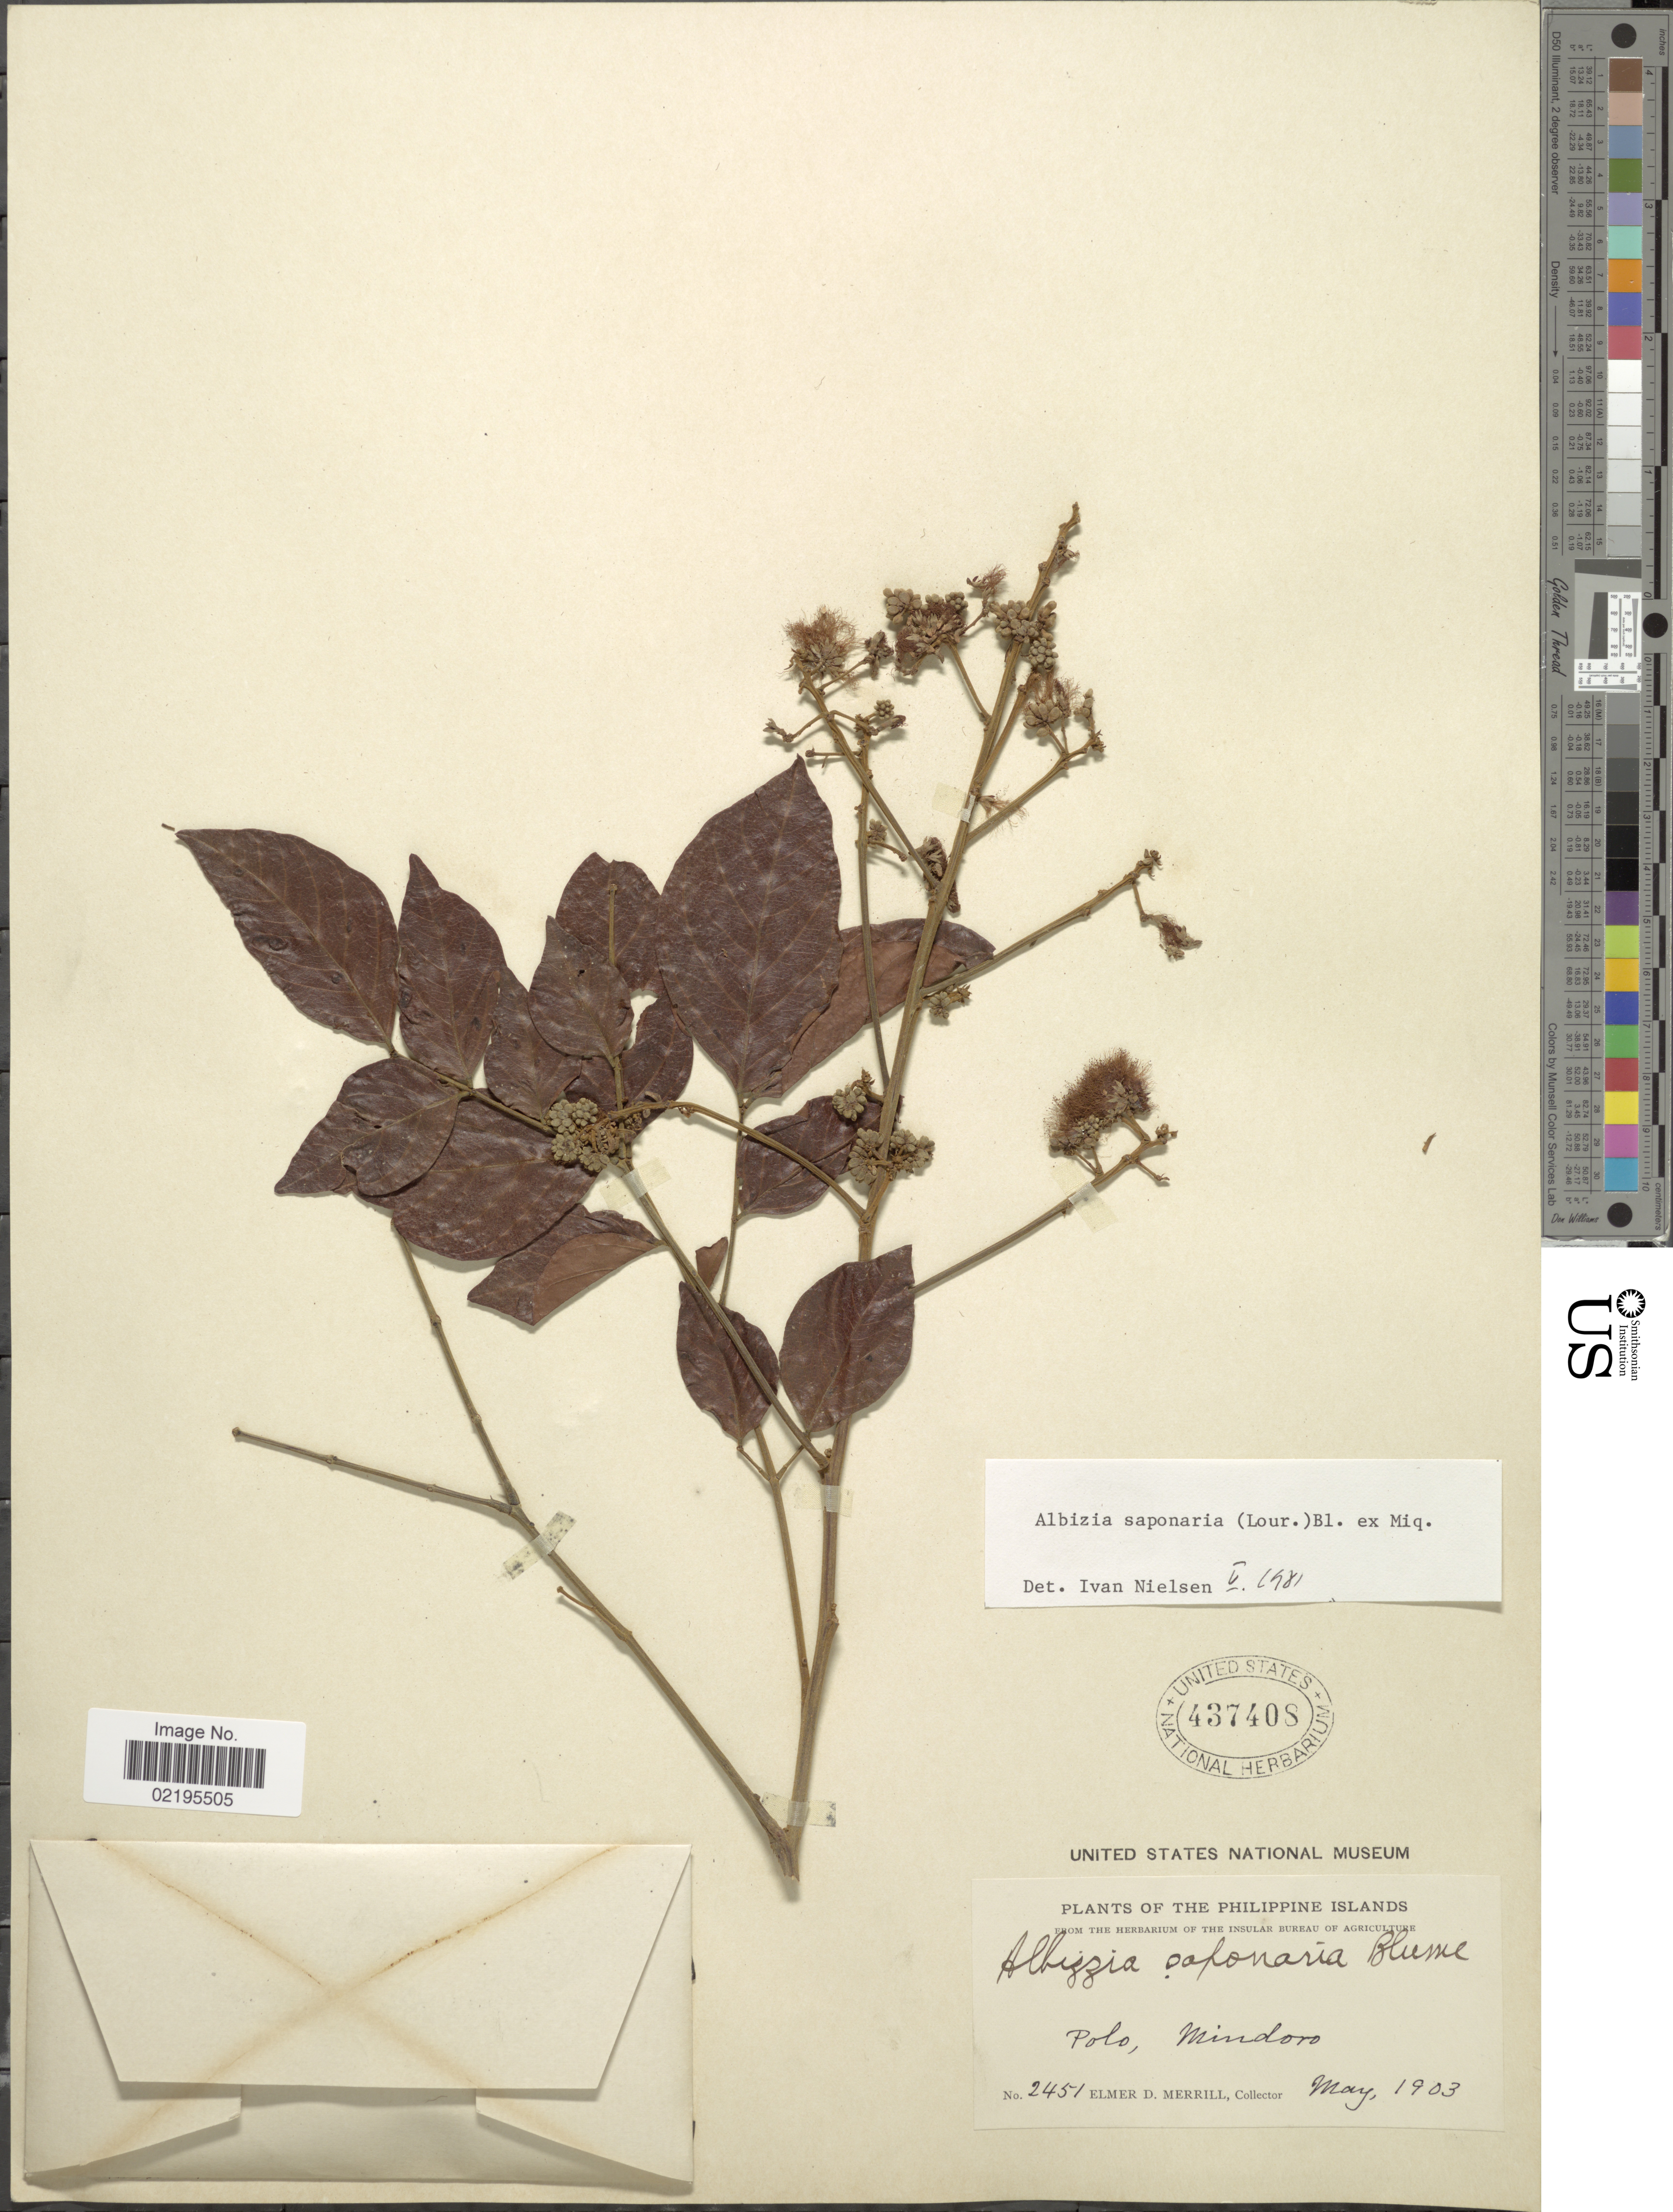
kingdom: Plantae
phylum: Tracheophyta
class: Magnoliopsida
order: Fabales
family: Fabaceae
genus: Albizia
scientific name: Albizia saponaria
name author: (Lour.) Blume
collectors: E. D. Merrill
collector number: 2451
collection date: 1903-05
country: Philippines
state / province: Mimaropa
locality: Polo, Mindoro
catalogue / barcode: US 437408